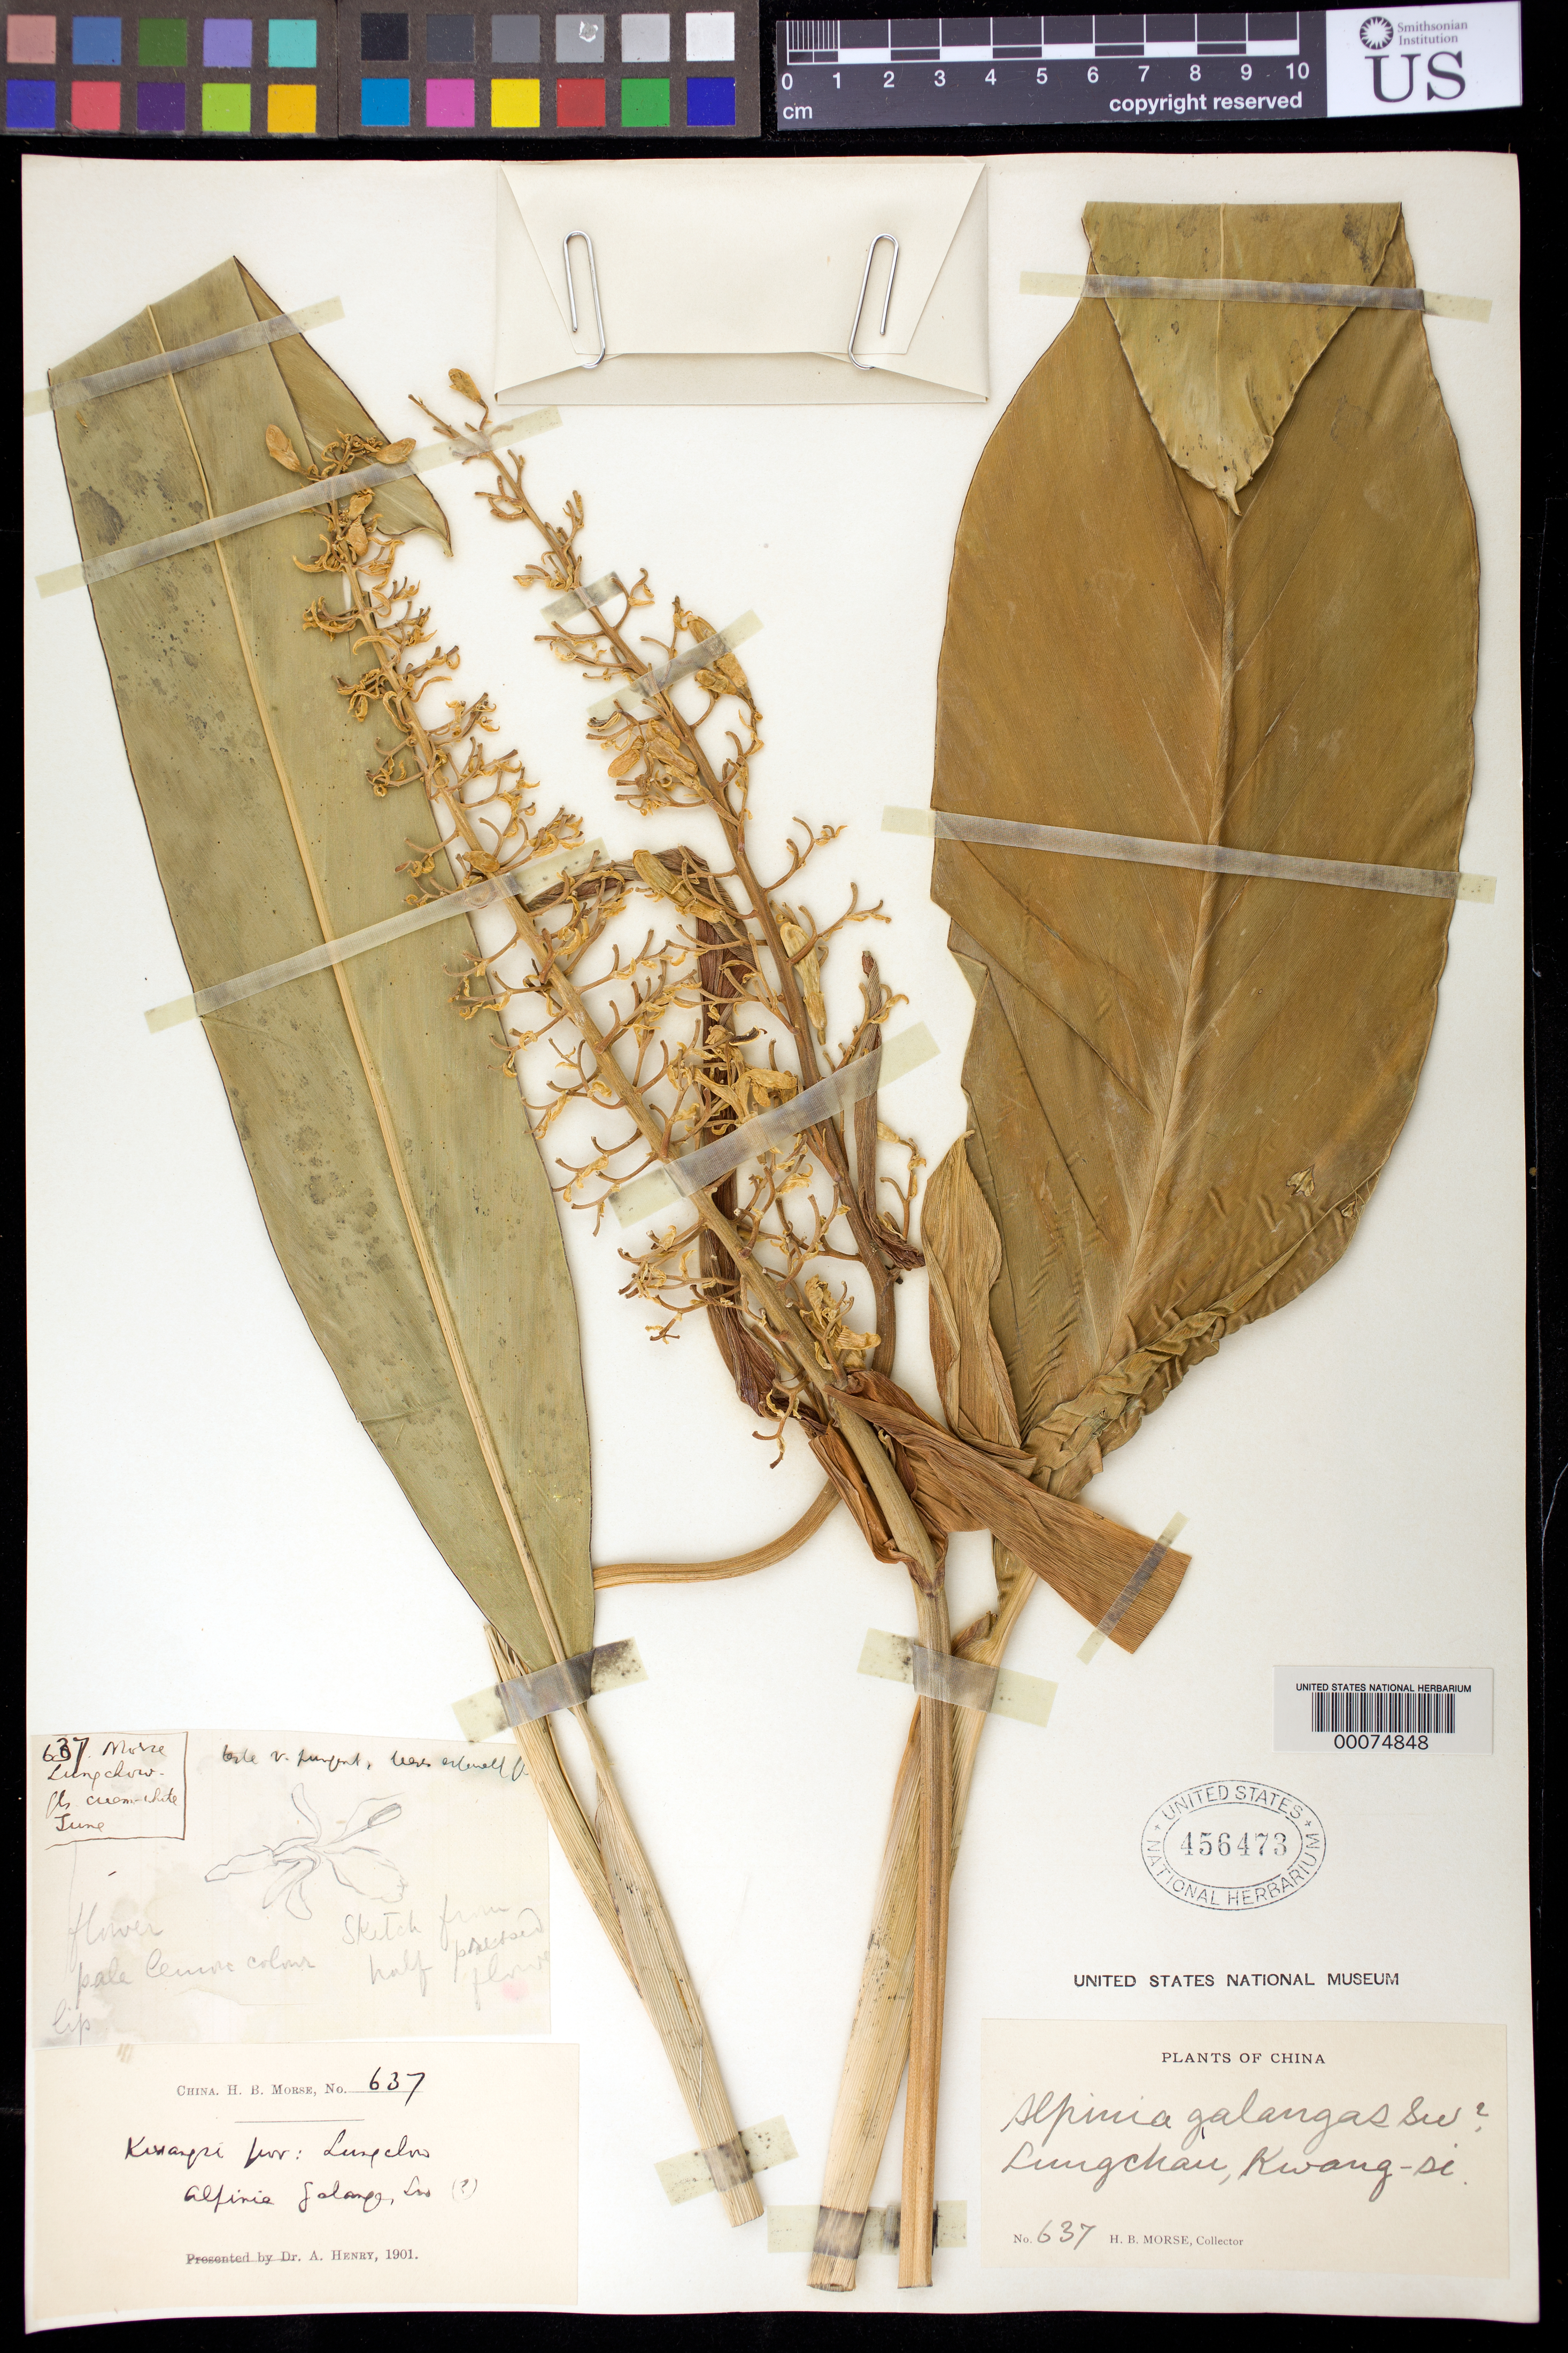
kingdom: Plantae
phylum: Tracheophyta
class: Liliopsida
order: Zingiberales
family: Zingiberaceae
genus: Alpinia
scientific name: Alpinia galanga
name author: (L.) Willd.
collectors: H. Morse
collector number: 637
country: China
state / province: Guangxi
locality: Lungchau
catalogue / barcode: US 456473